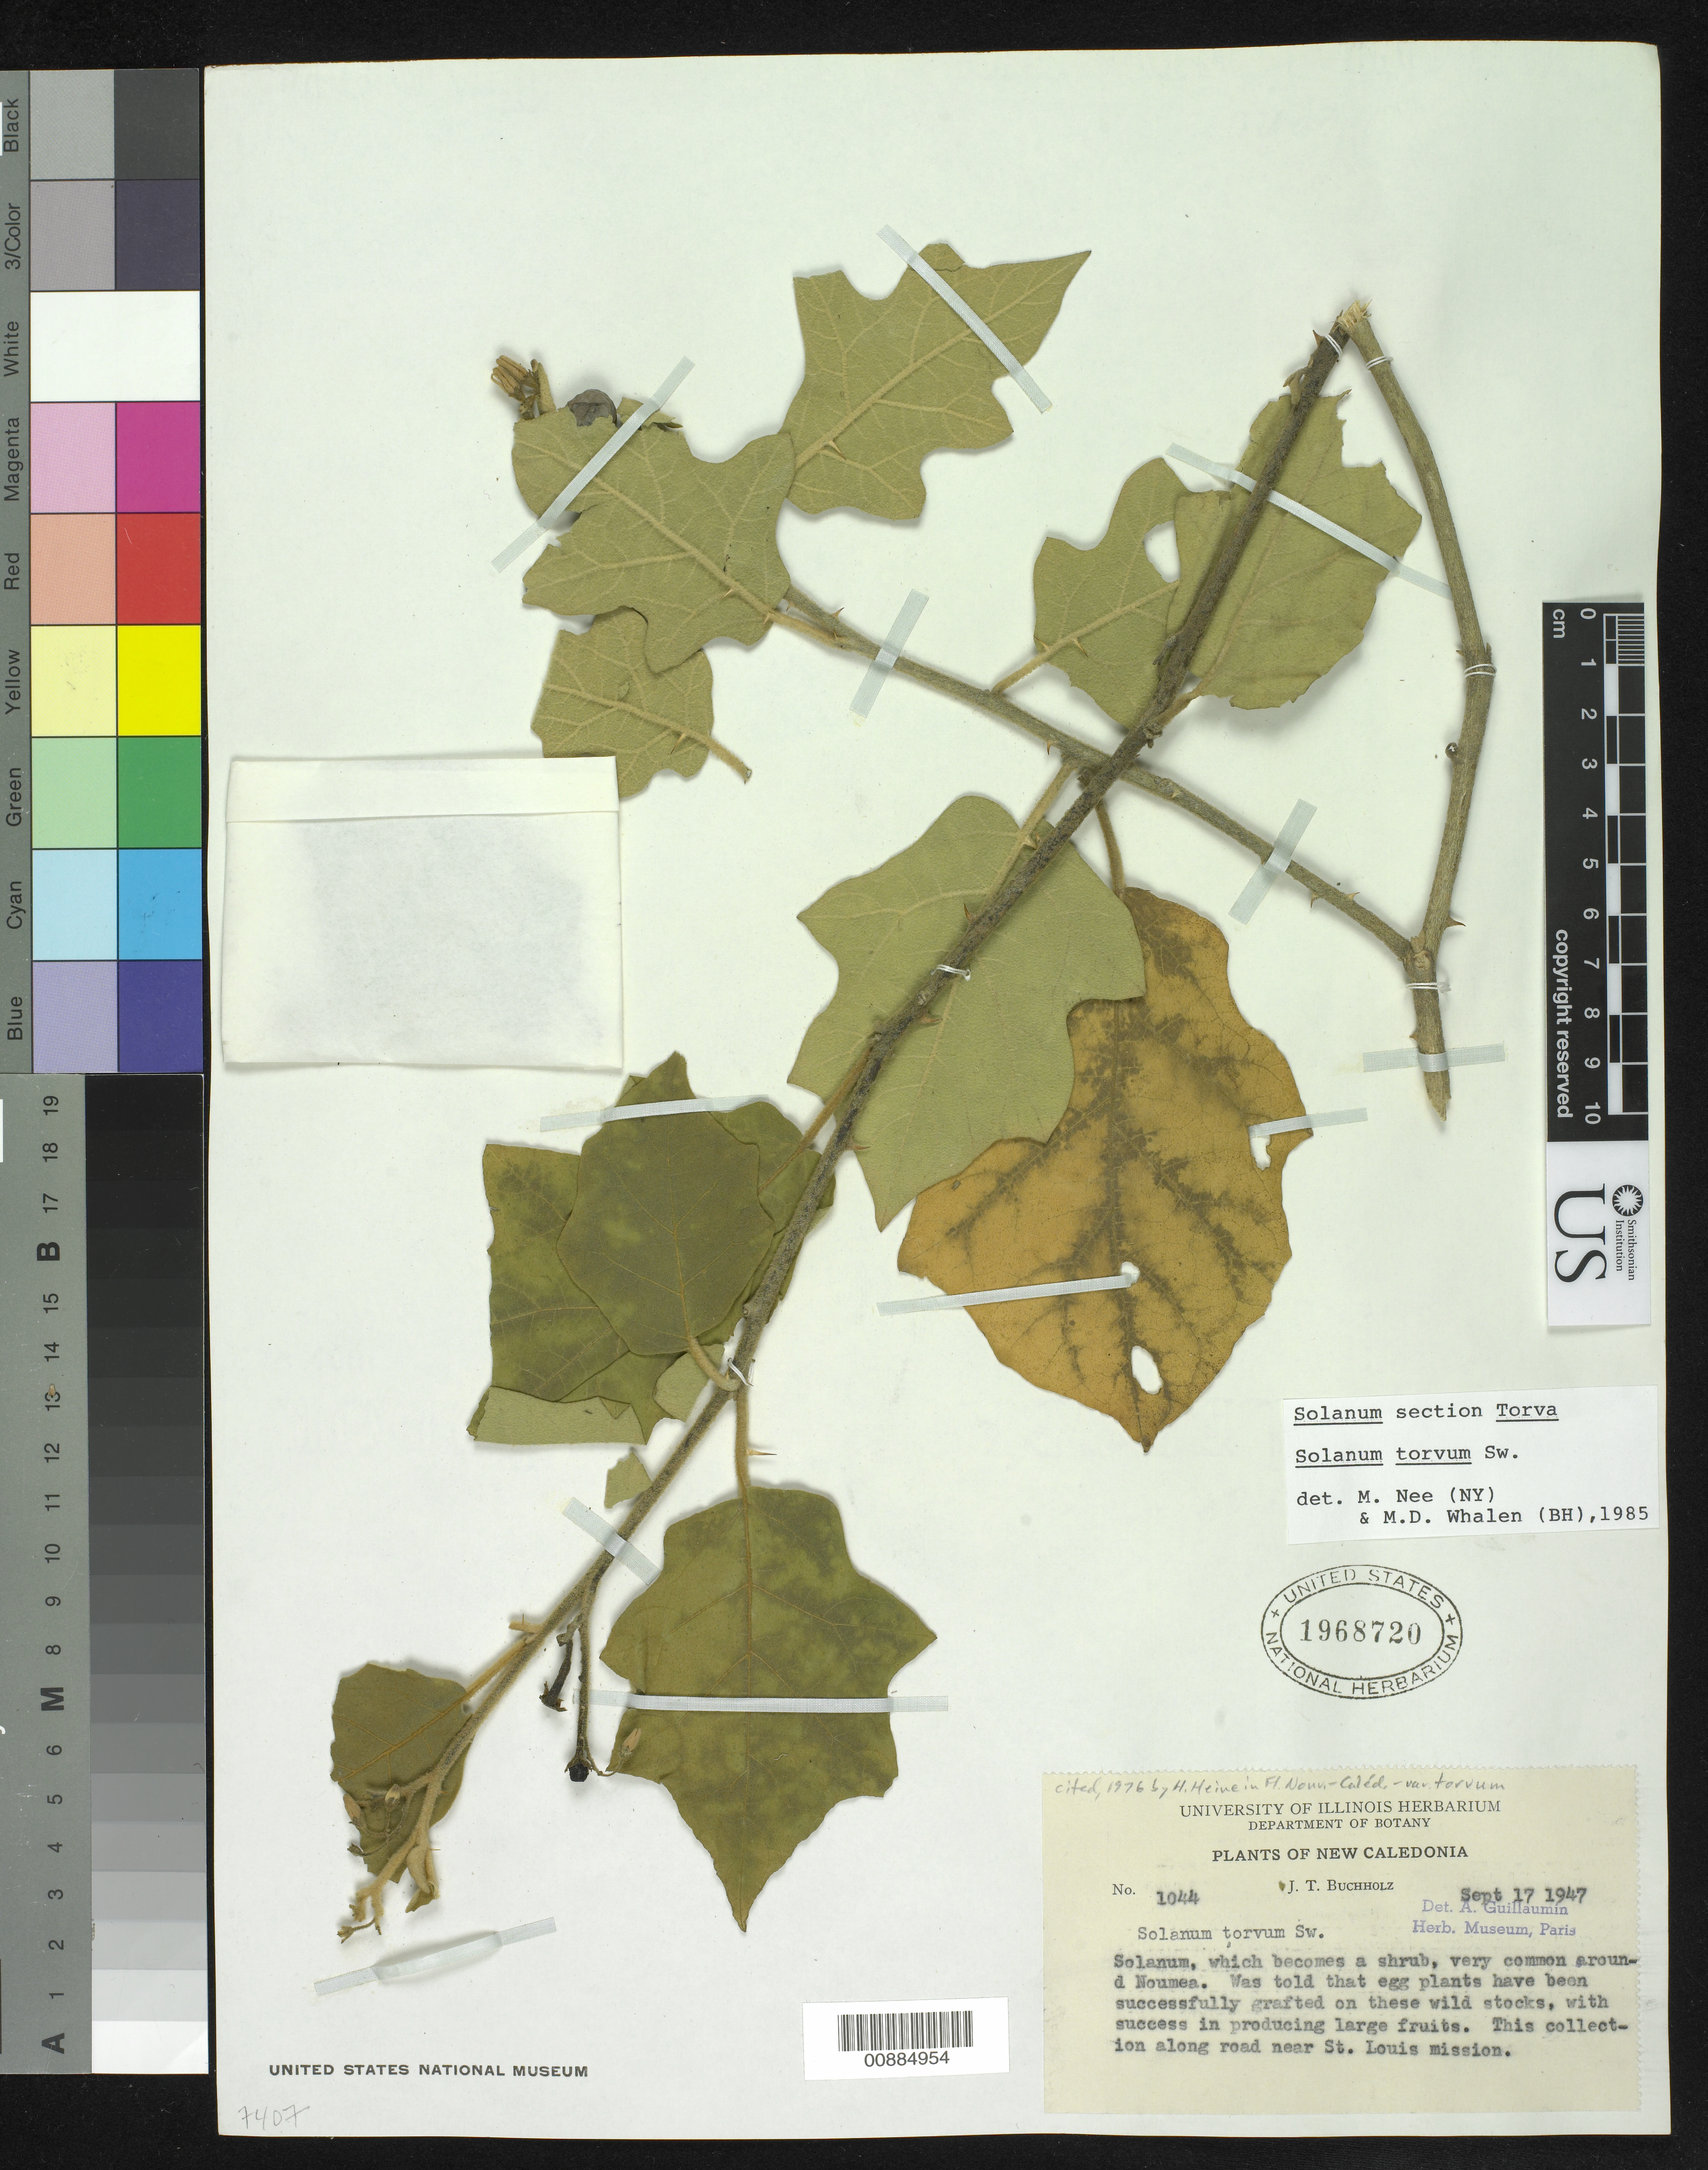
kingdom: Plantae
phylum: Tracheophyta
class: Magnoliopsida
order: Solanales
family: Solanaceae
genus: Solanum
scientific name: Solanum torvum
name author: Sw.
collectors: J. T. Buchholz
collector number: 1044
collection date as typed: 17 Sep 1947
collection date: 1947-09-17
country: New Caledonia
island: New Caledonia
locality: Near St. Louis mission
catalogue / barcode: US 1968720